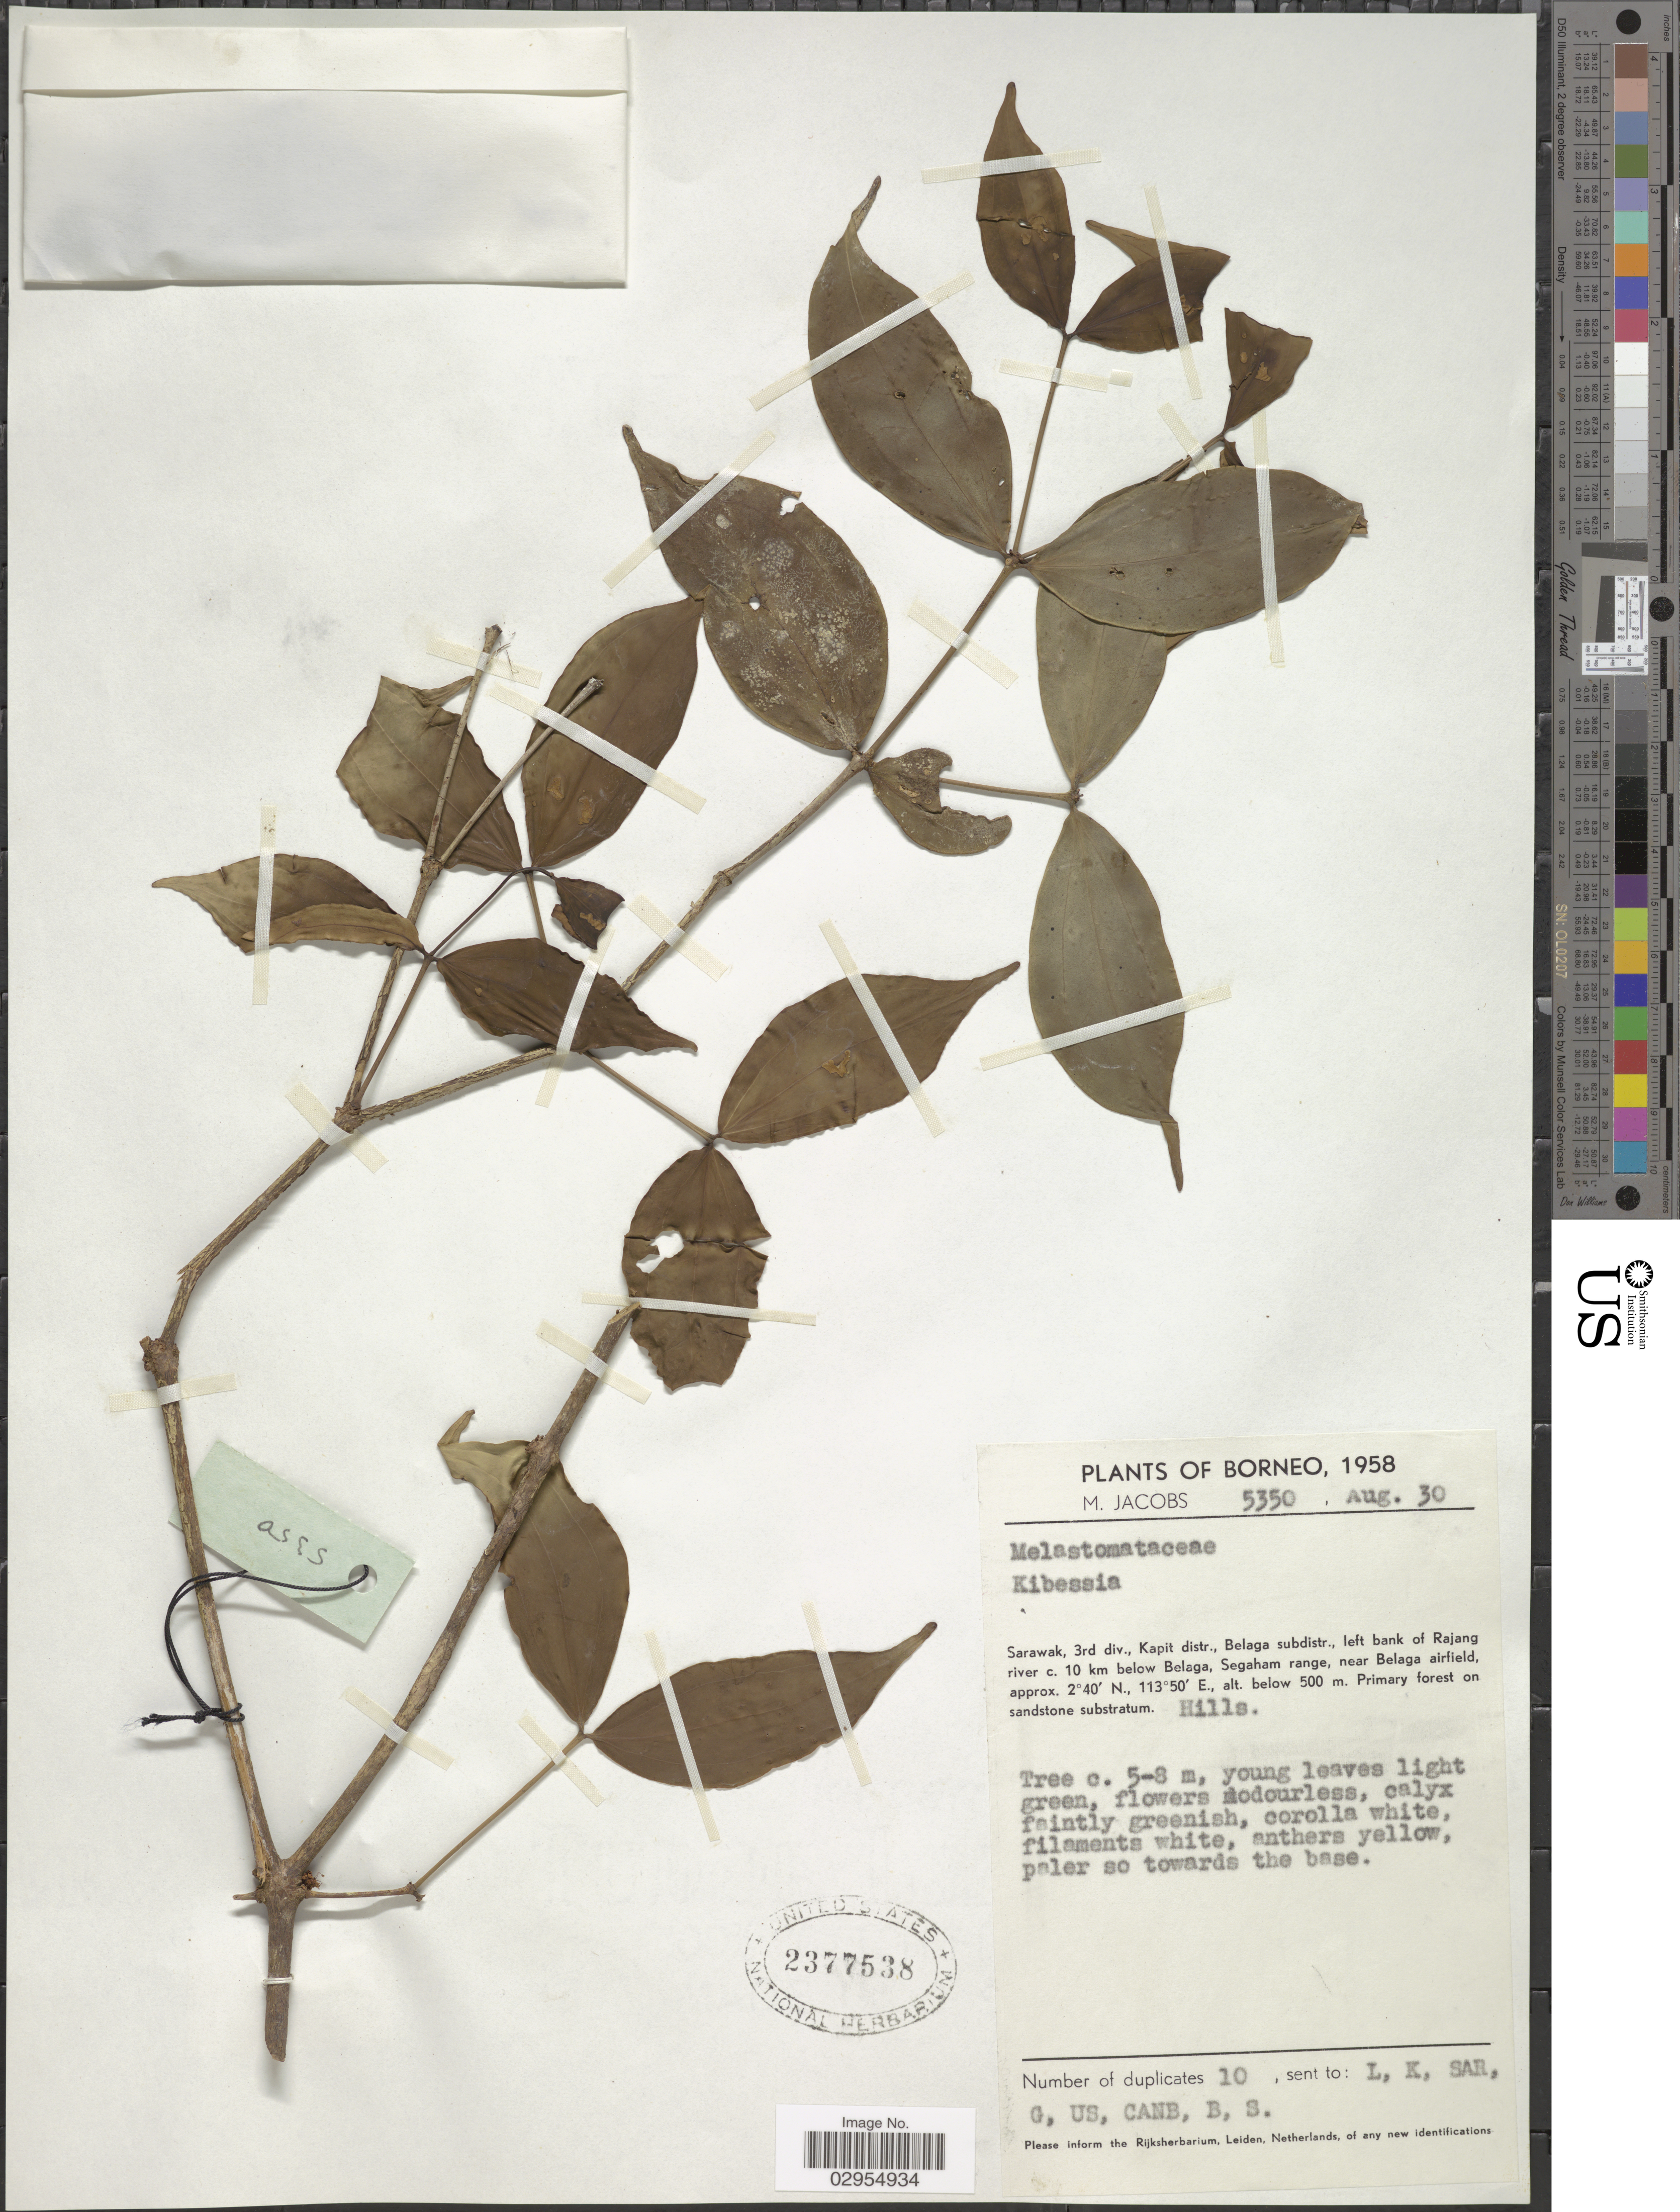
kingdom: Plantae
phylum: Tracheophyta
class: Magnoliopsida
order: Myrtales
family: Melastomataceae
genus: Lijndenia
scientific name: Lijndenia laurina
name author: Zoll. & Moritzi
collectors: M. Jacobs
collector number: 5350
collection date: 1958-08-30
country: Malaysia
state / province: Sarawak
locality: Borneo. Sarawak, 3rd div., Kapit distr., Belaga subdistr., left bank of Rajang river c. 10 km below Belaga, Segaham range, near Belaga airfield.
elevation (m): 500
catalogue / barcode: US 2377538